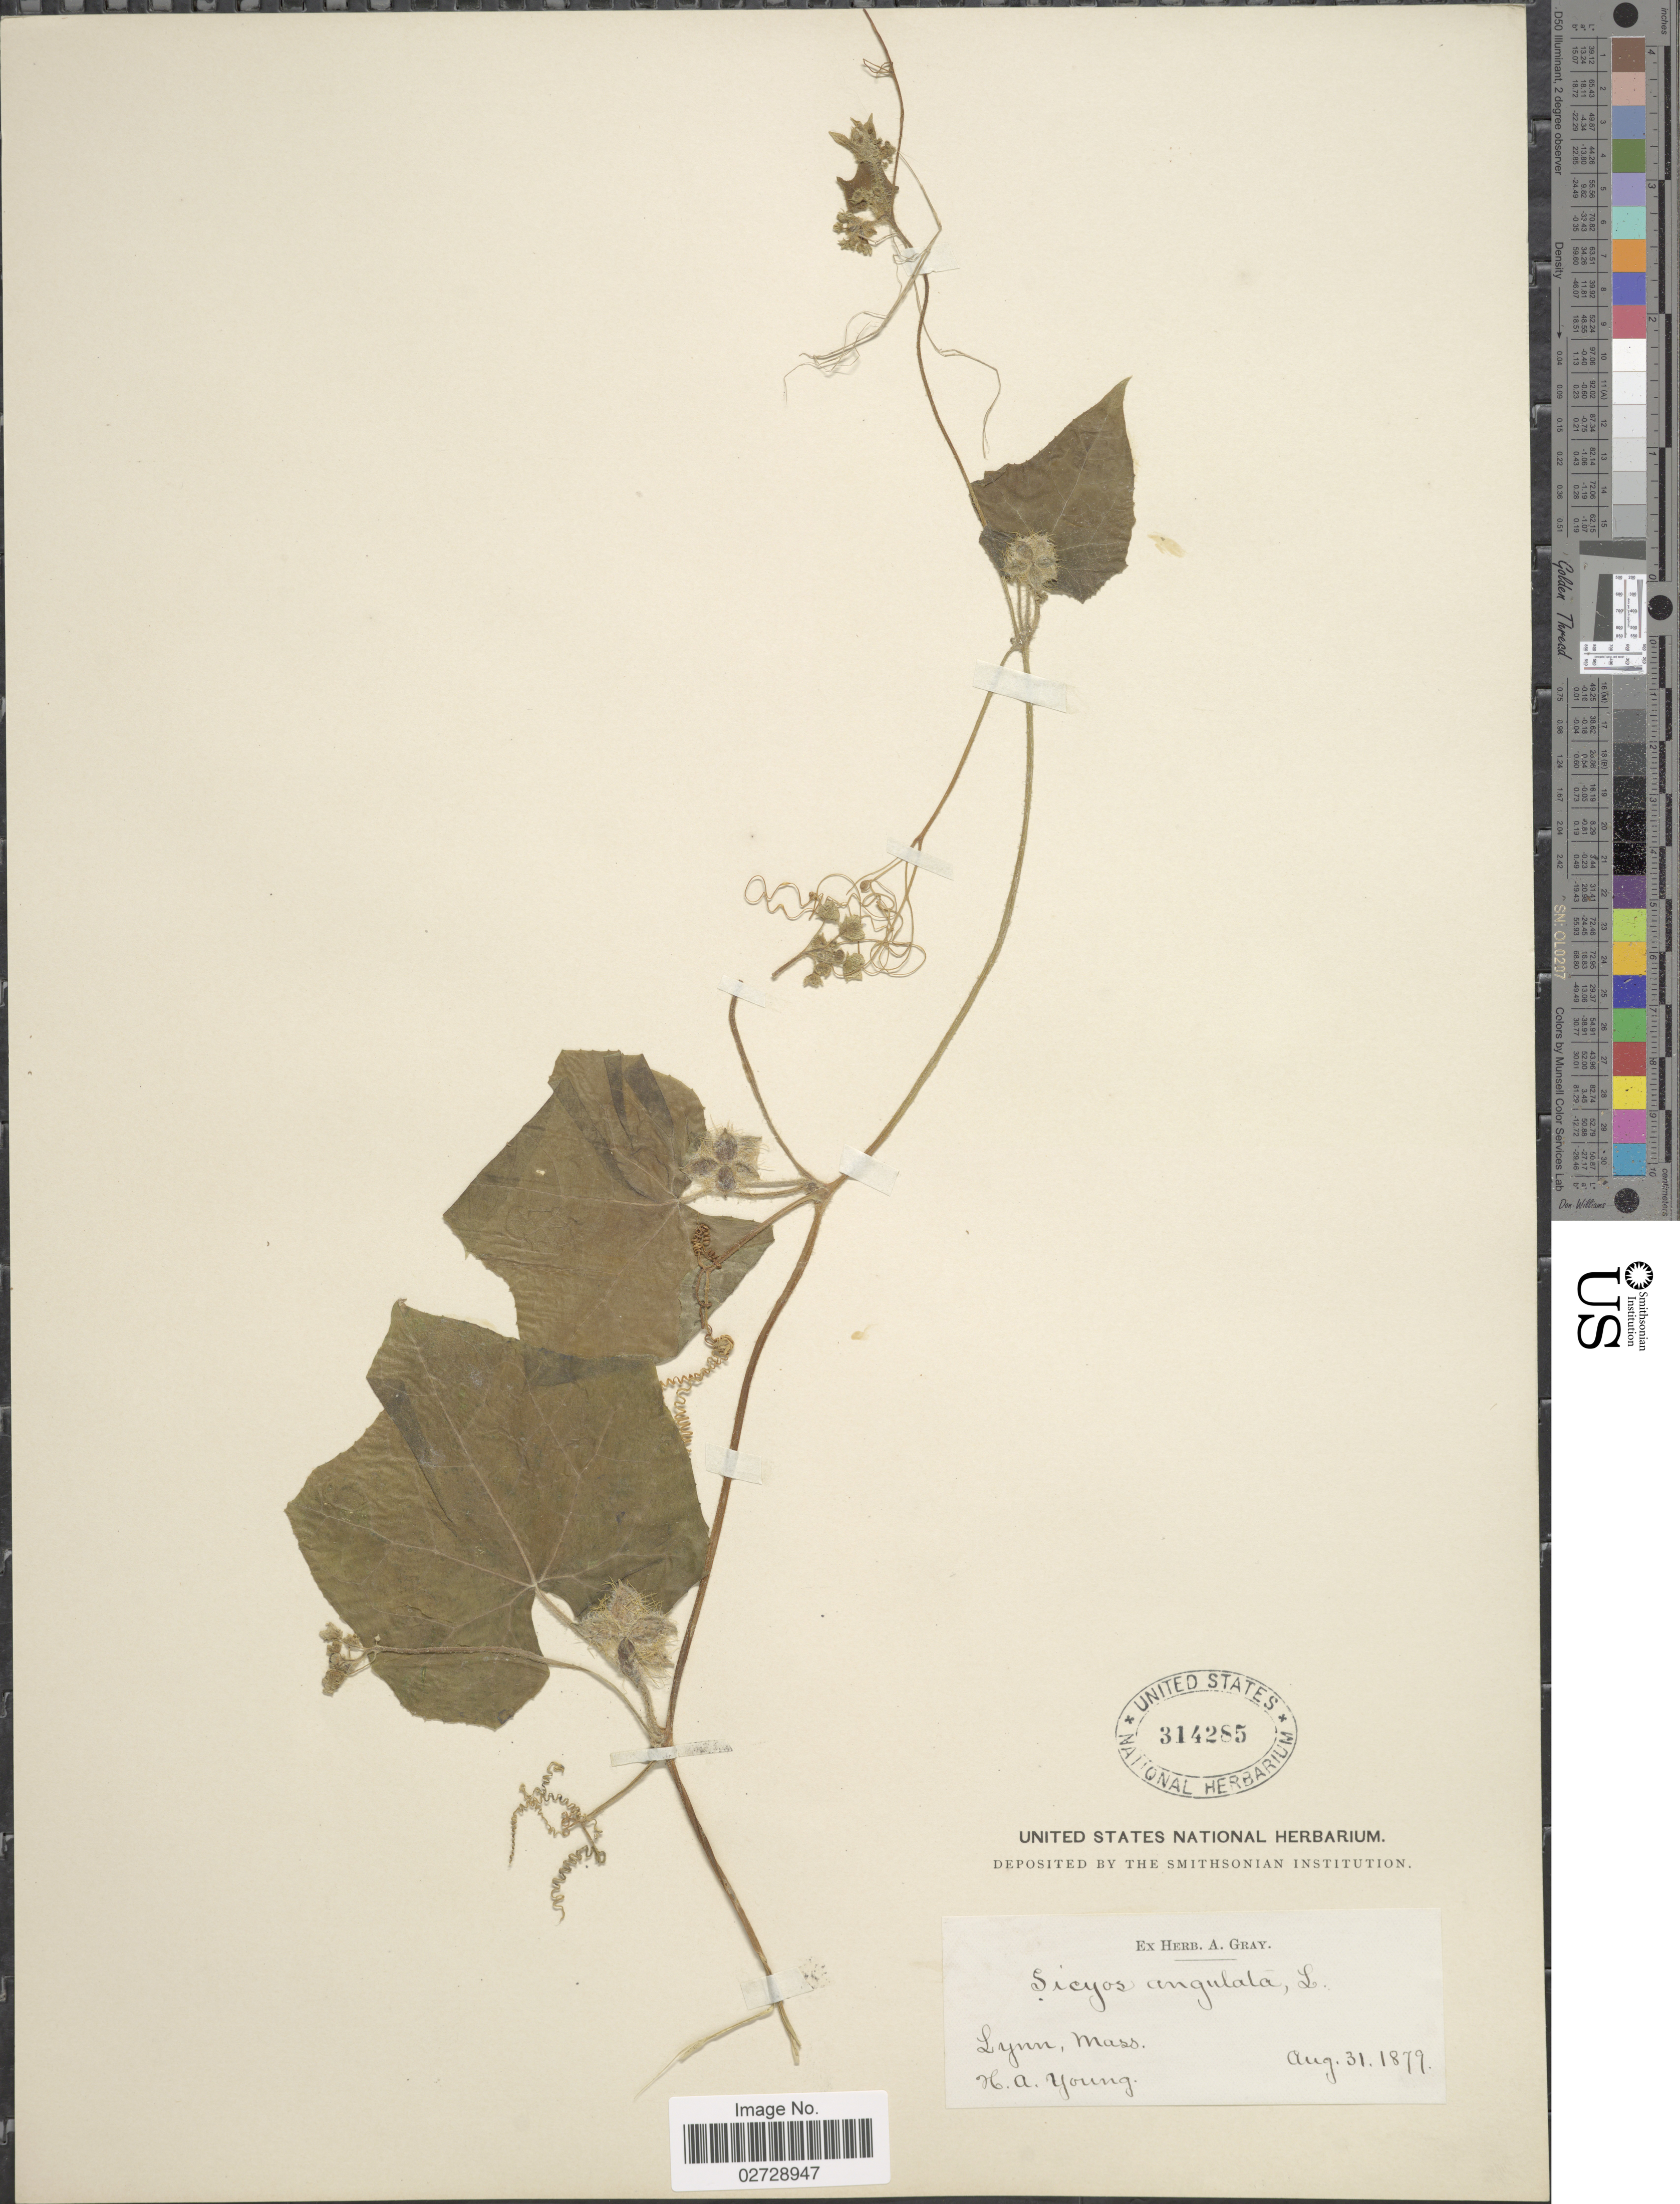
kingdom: Plantae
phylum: Tracheophyta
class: Magnoliopsida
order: Cucurbitales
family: Cucurbitaceae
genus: Sicyos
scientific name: Sicyos angulatus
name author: L.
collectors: H. Young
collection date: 1879-08-31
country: United States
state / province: Massachusetts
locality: Lynn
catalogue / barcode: US 314285